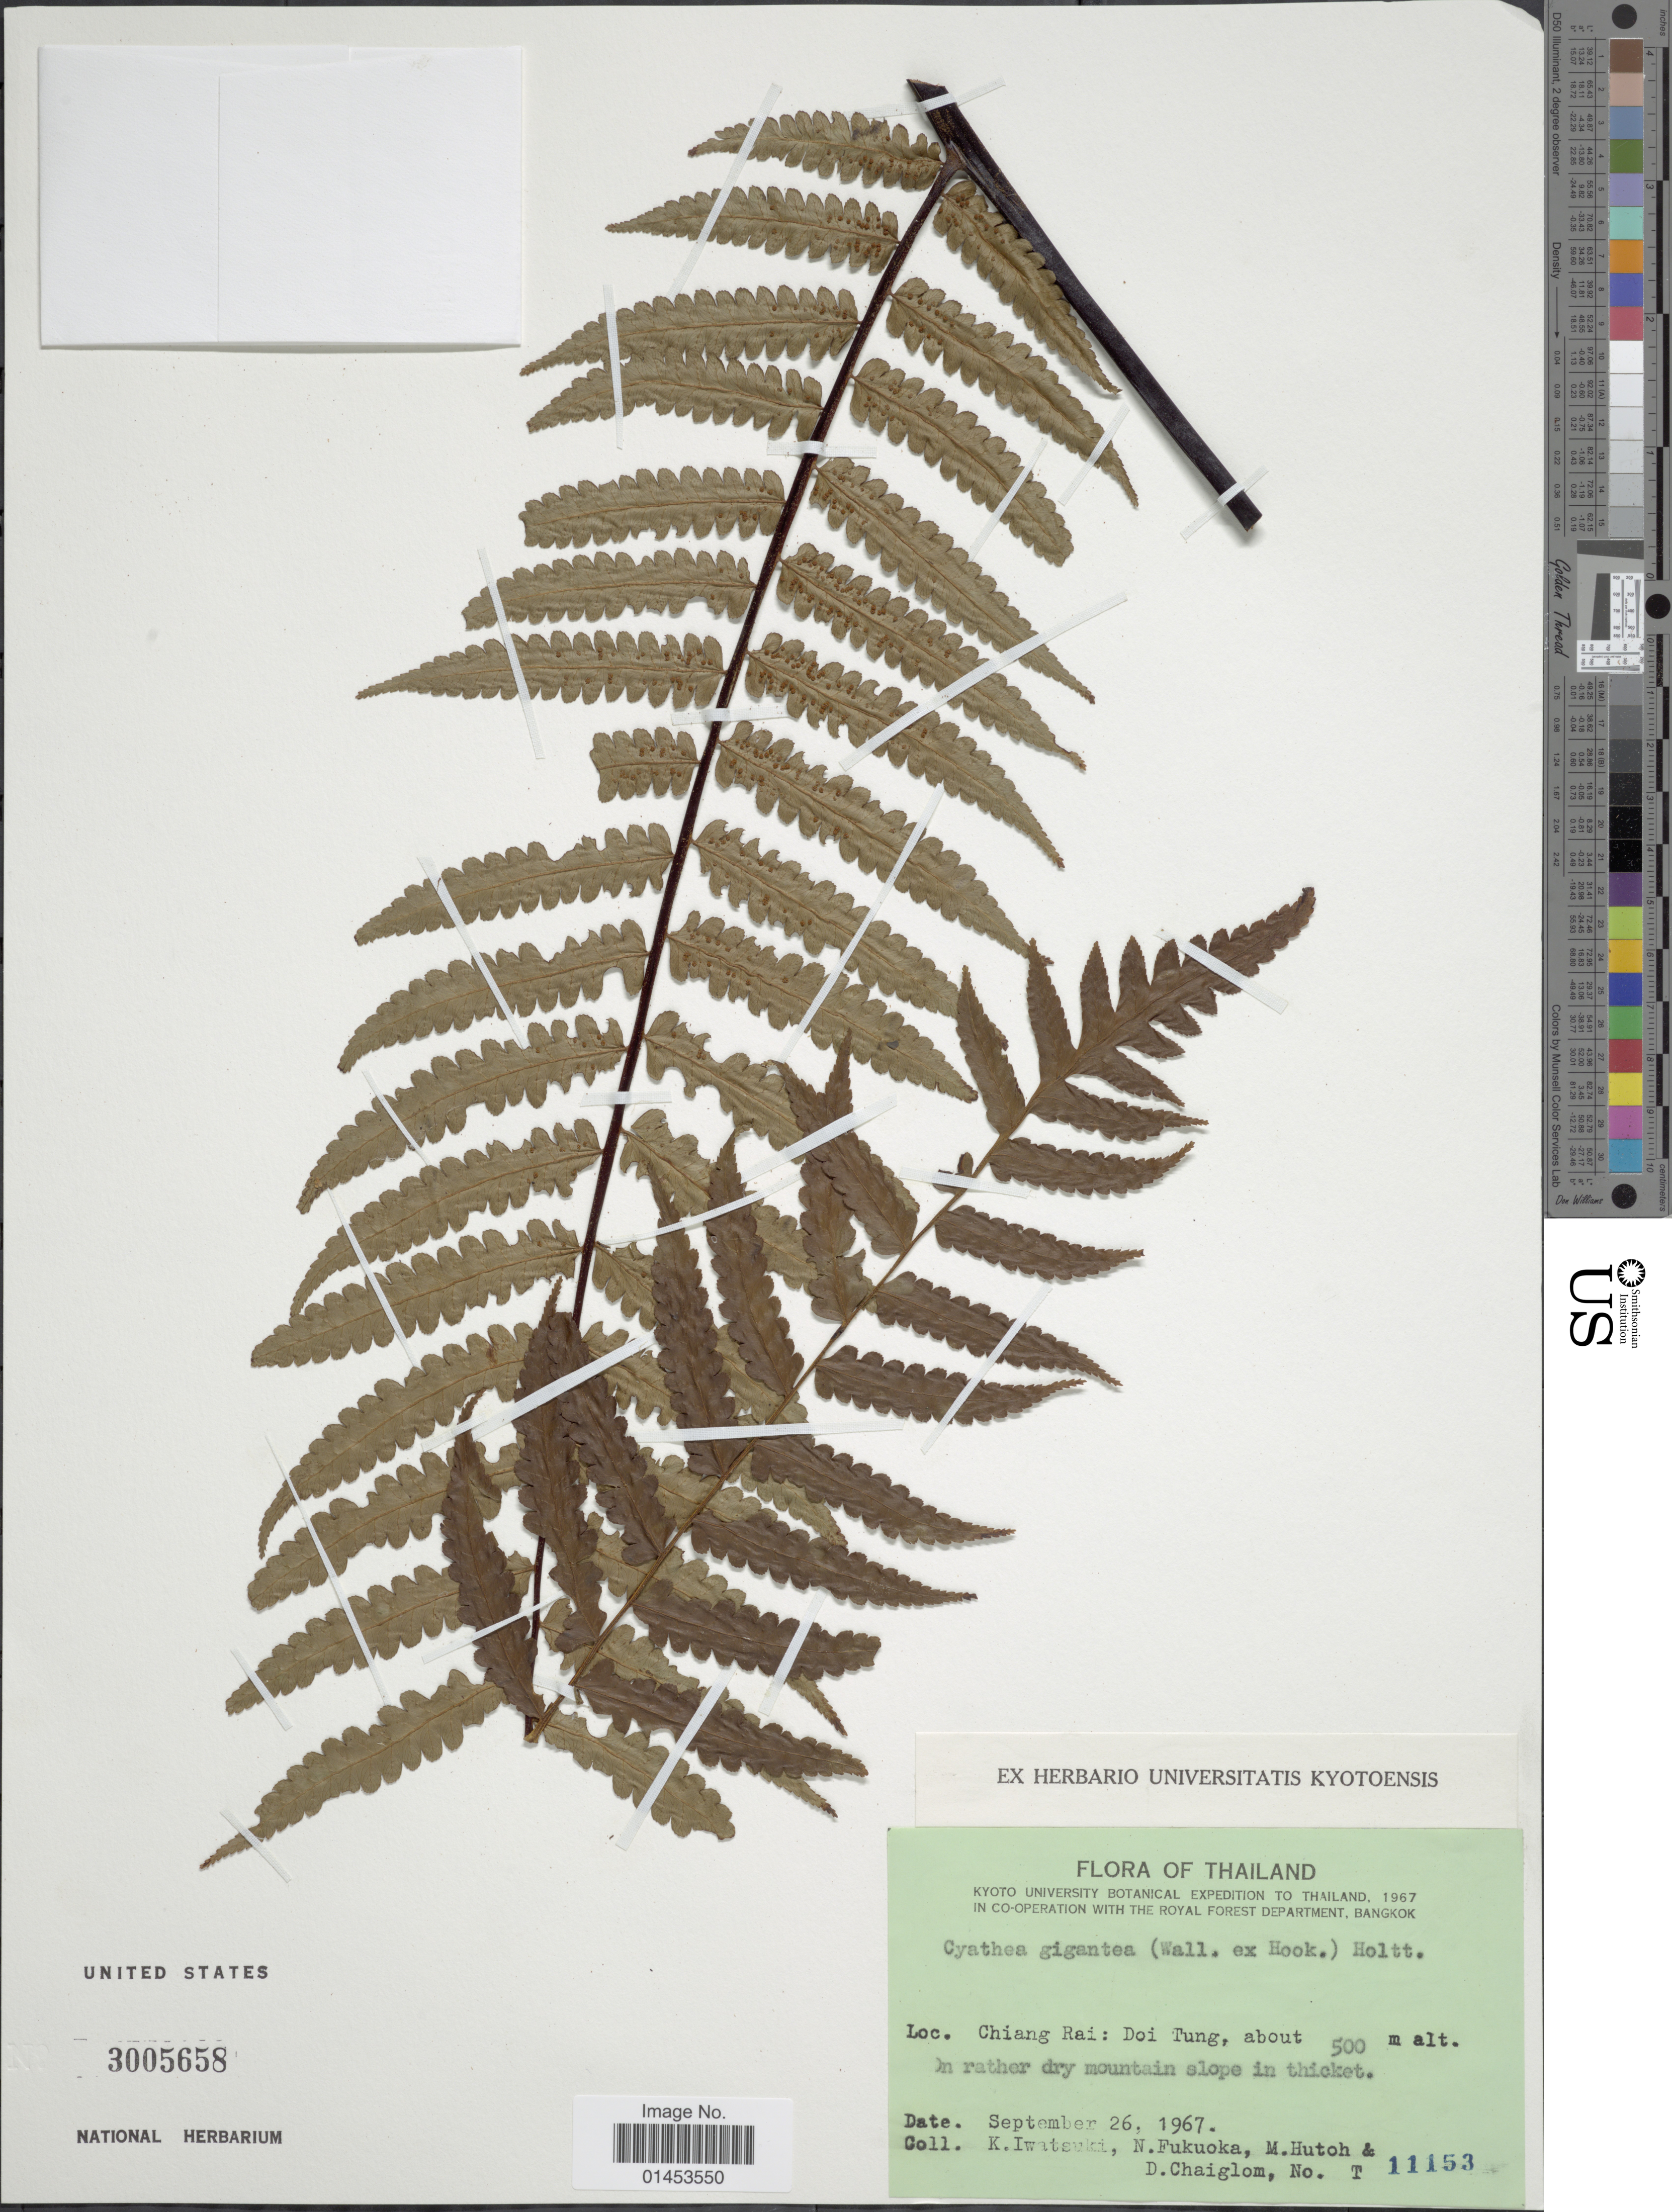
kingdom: Plantae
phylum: Tracheophyta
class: Polypodiopsida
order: Cyatheales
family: Cyatheaceae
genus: Cyathea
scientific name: Cyathea gigantea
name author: (Wall. ex Hook.) Holttum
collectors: K. Iwatsuki, N. Fukuoka, M. Hutoh & D. Chaiglom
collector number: T11153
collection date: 1967-09-26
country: Thailand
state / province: Chiang Rai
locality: Chiang Rao: Doi Tung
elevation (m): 500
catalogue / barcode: US 3005658